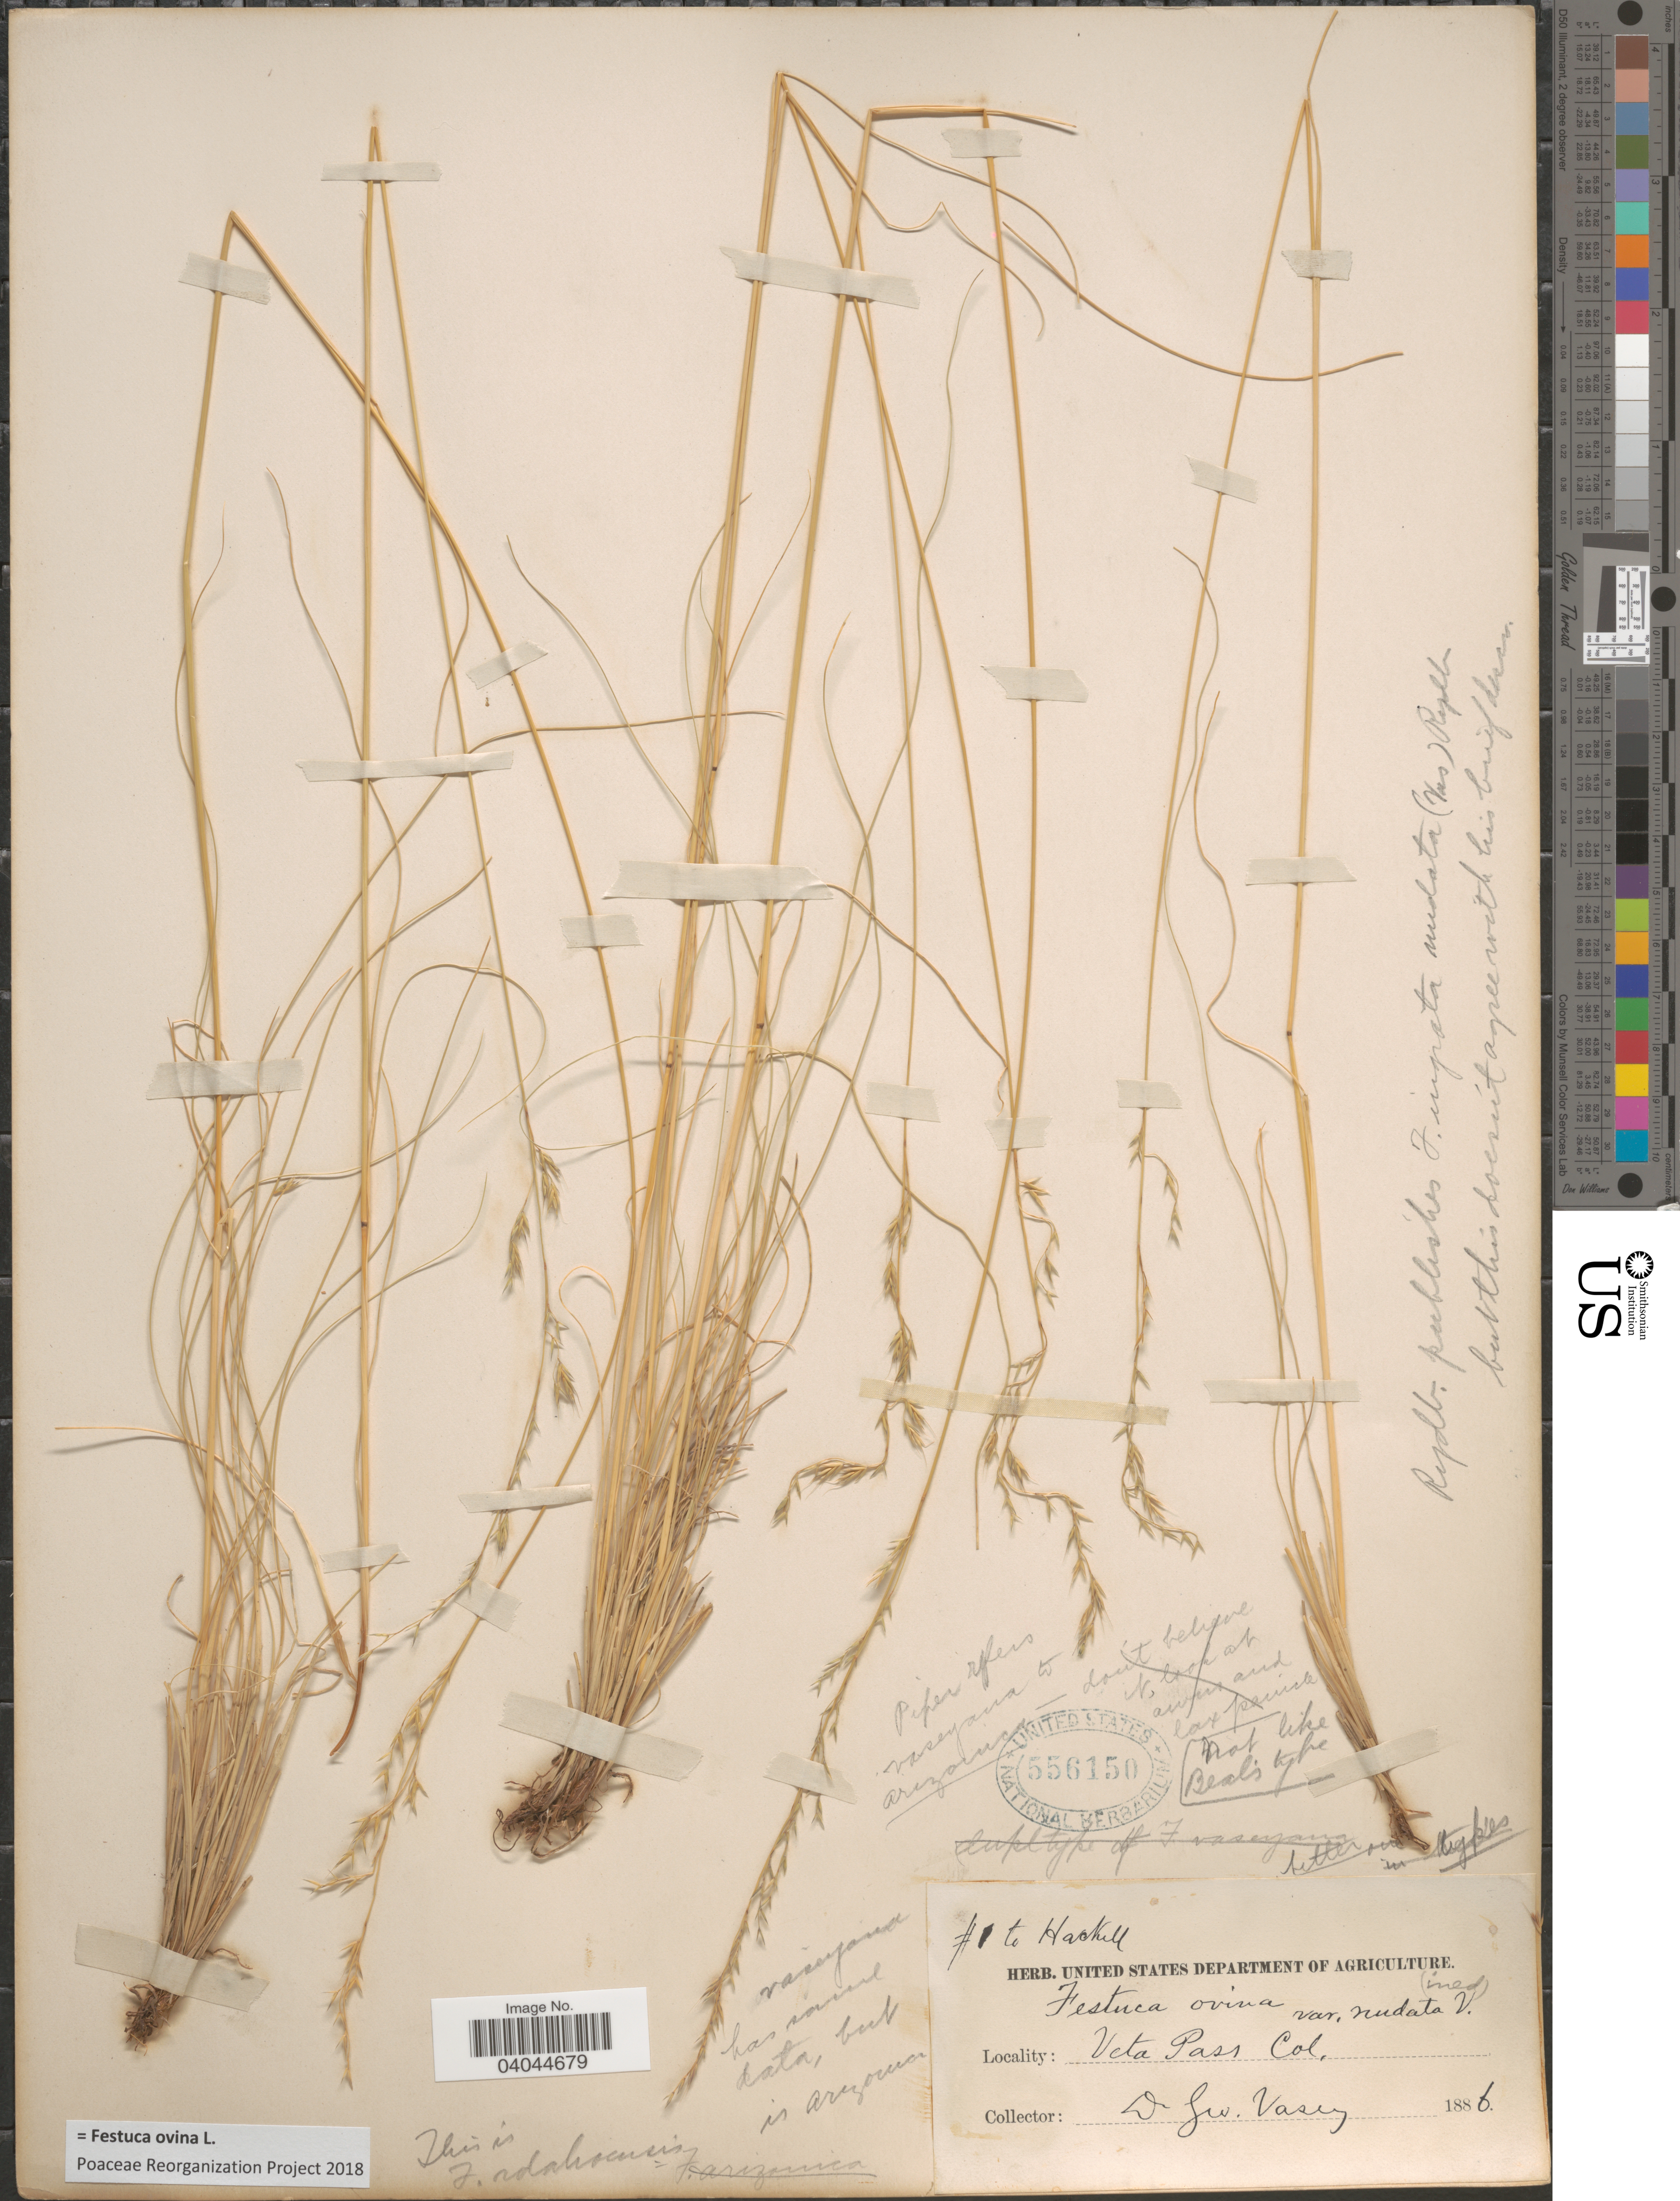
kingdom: Plantae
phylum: Tracheophyta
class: Liliopsida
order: Poales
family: Poaceae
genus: Festuca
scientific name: Festuca ovina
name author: L.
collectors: D. Vasey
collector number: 1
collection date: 1886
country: United States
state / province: Colorado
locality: Veta Pass.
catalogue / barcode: US 556150